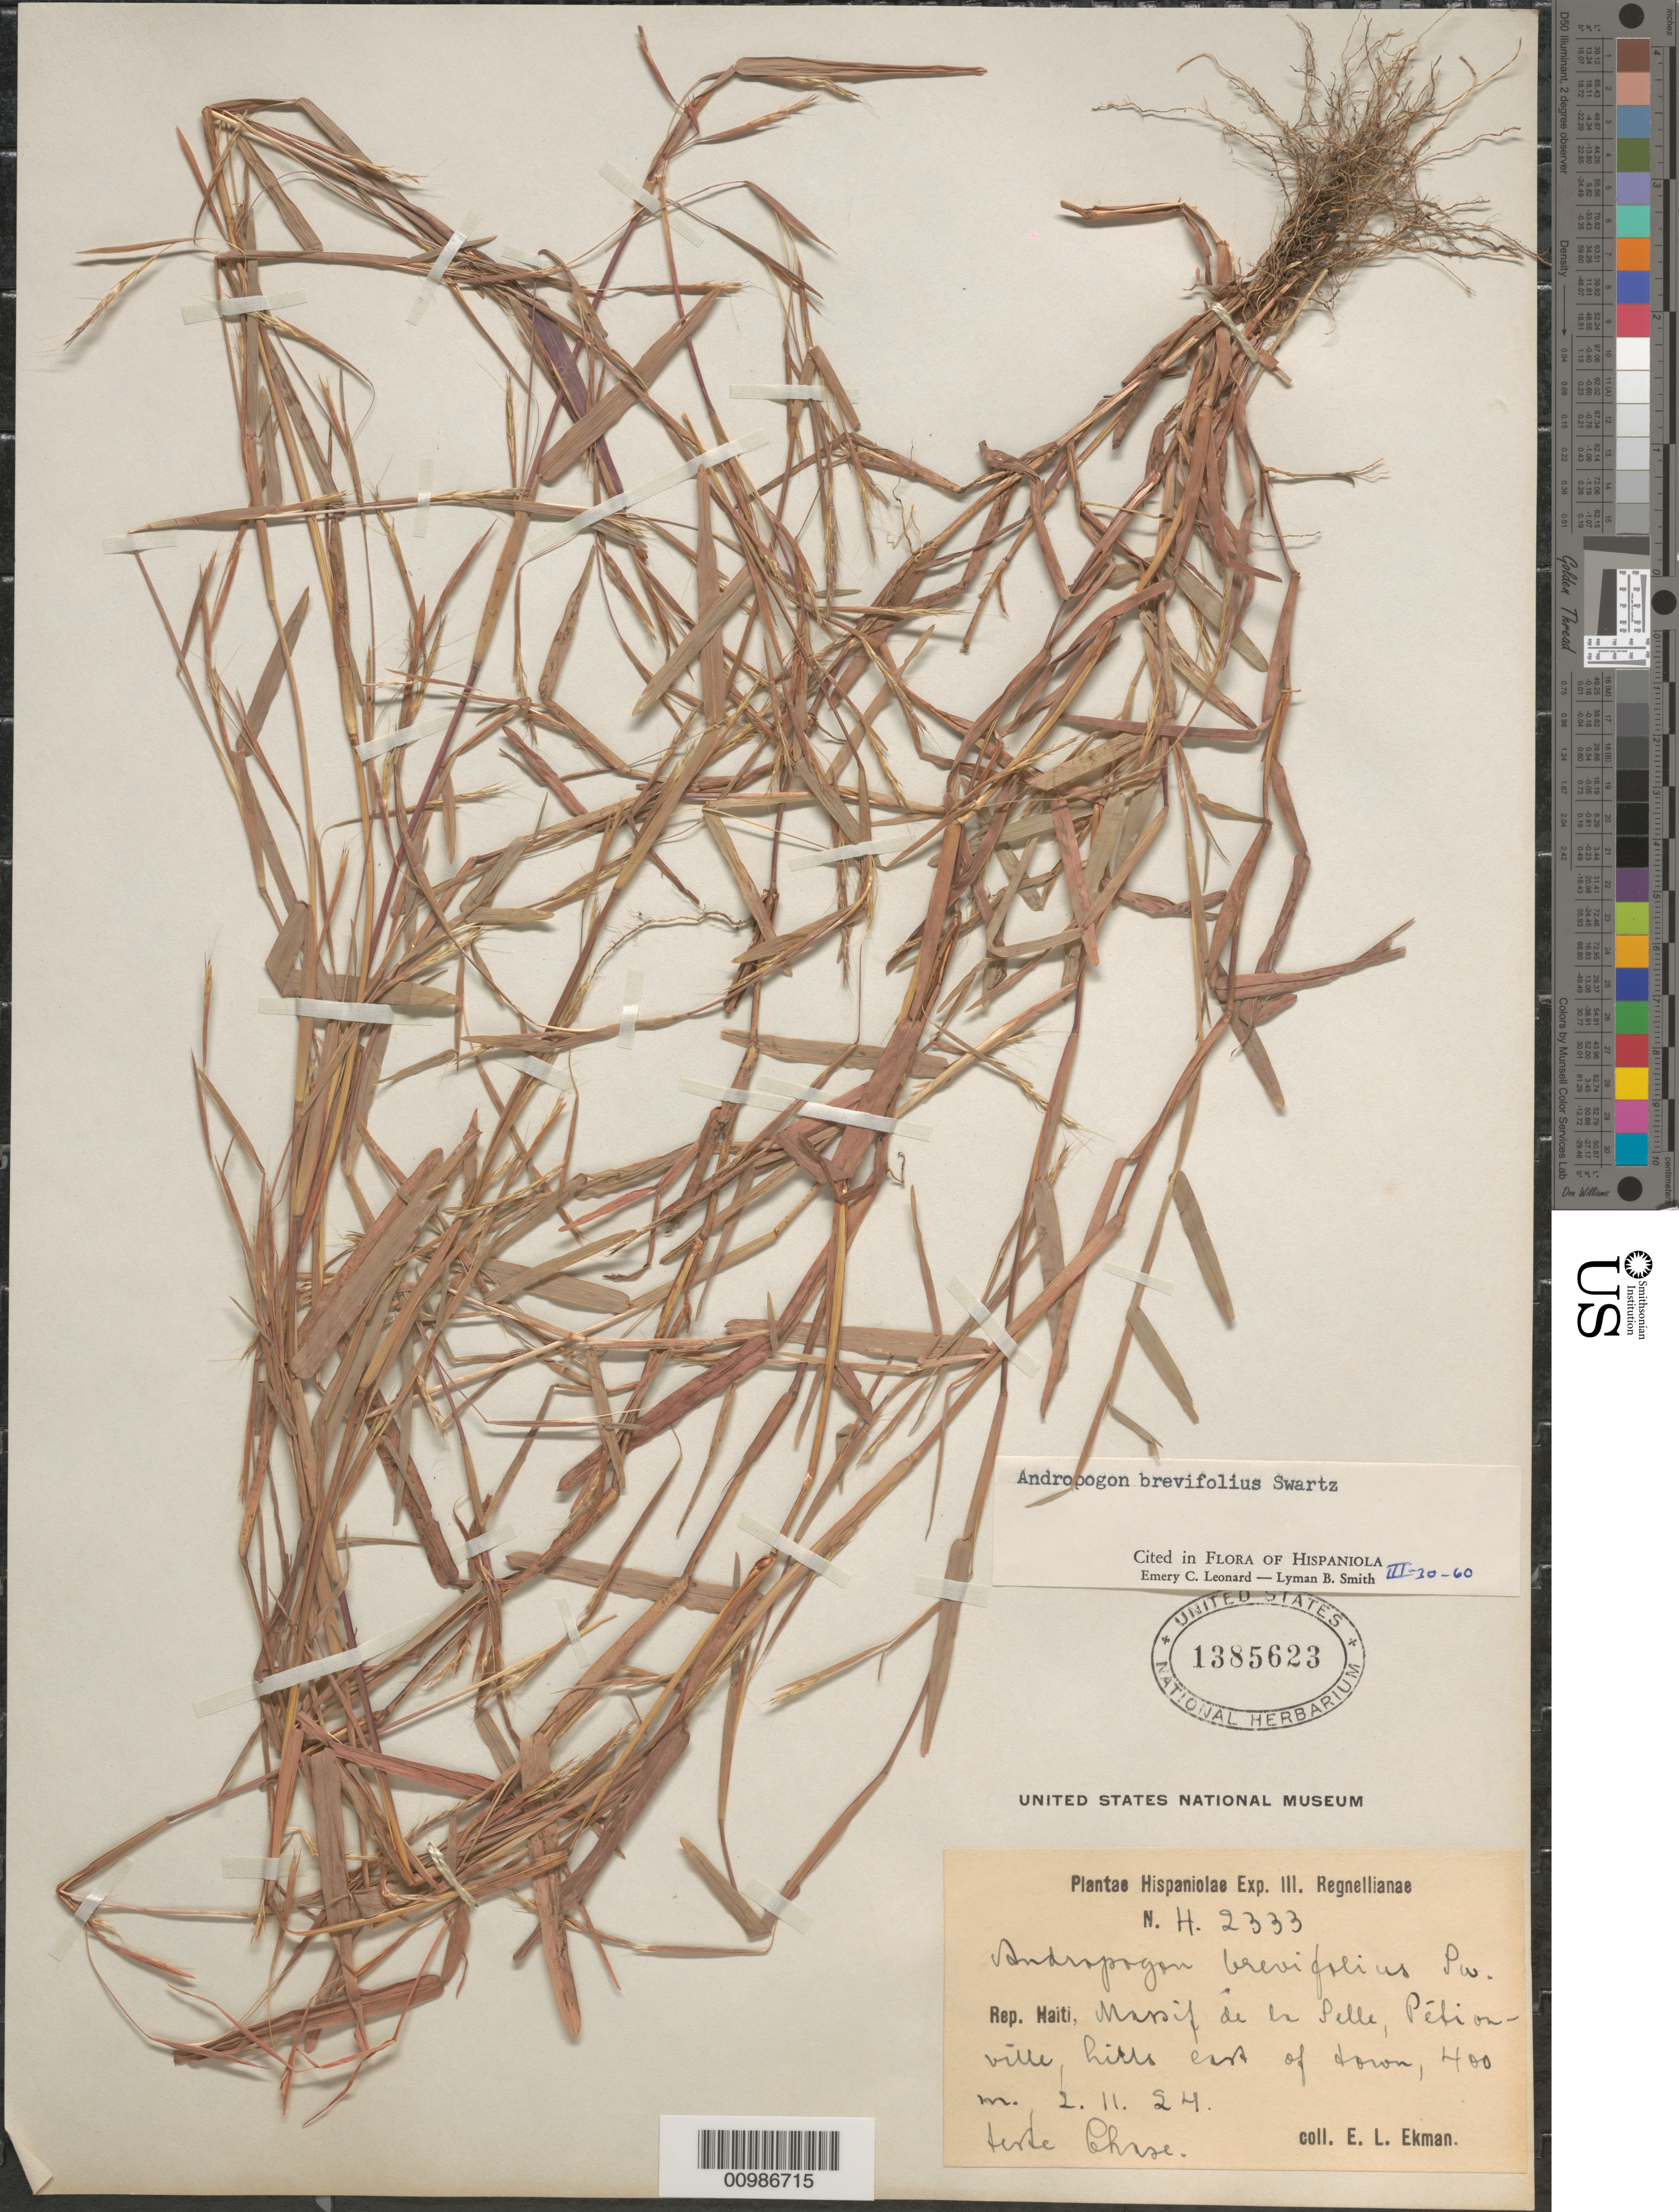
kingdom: Plantae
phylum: Tracheophyta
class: Liliopsida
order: Poales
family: Poaceae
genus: Andropogon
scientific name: Andropogon brevifolius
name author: Sw.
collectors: E. L. Ekman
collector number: H 2333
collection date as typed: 11 Feb 1924 or 02 Nov 1924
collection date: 1924-02-11 or 1924-11-02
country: Haiti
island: Hispaniola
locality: City: Petionville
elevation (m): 400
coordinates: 0 N, 0 E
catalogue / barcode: US 1385623